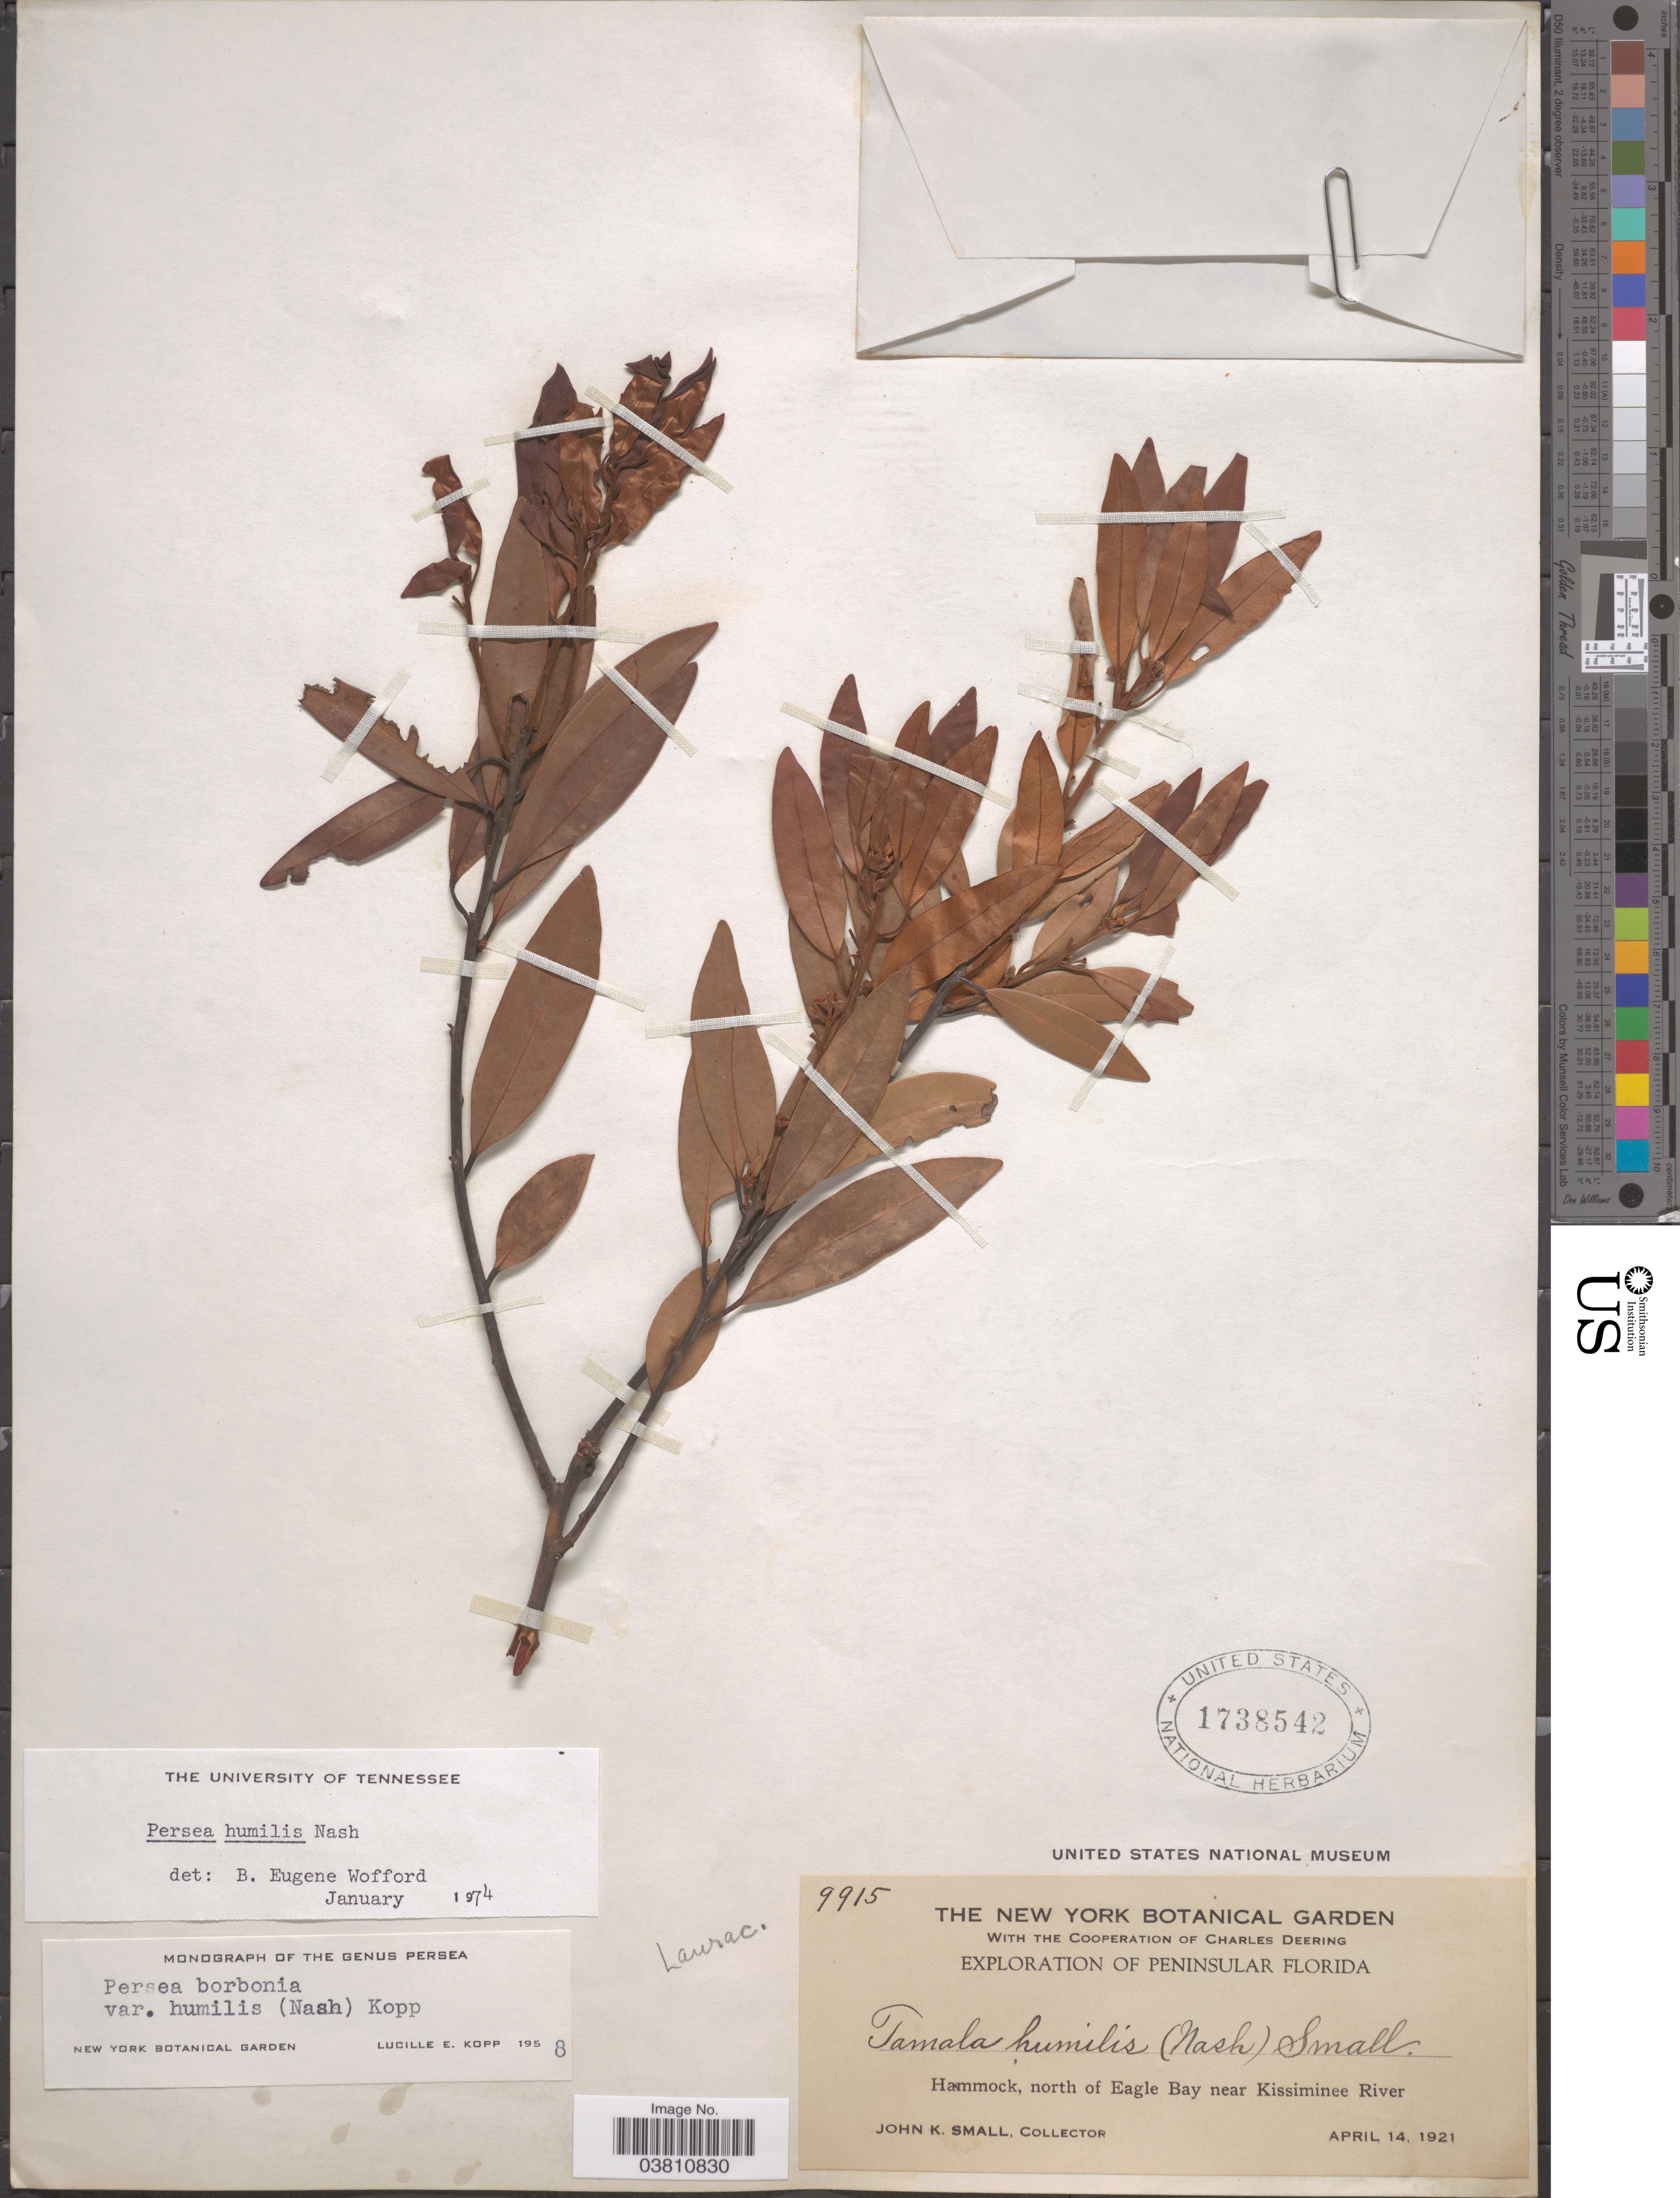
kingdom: Plantae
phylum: Tracheophyta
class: Magnoliopsida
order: Laurales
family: Lauraceae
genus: Persea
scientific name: Persea humilis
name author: Nash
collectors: J. K. Small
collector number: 9915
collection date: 1921-04-14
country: United States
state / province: Florida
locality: Peninsular Florida. Hammock, north of Eagle Bay near Kissiminee River.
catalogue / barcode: US 1738542